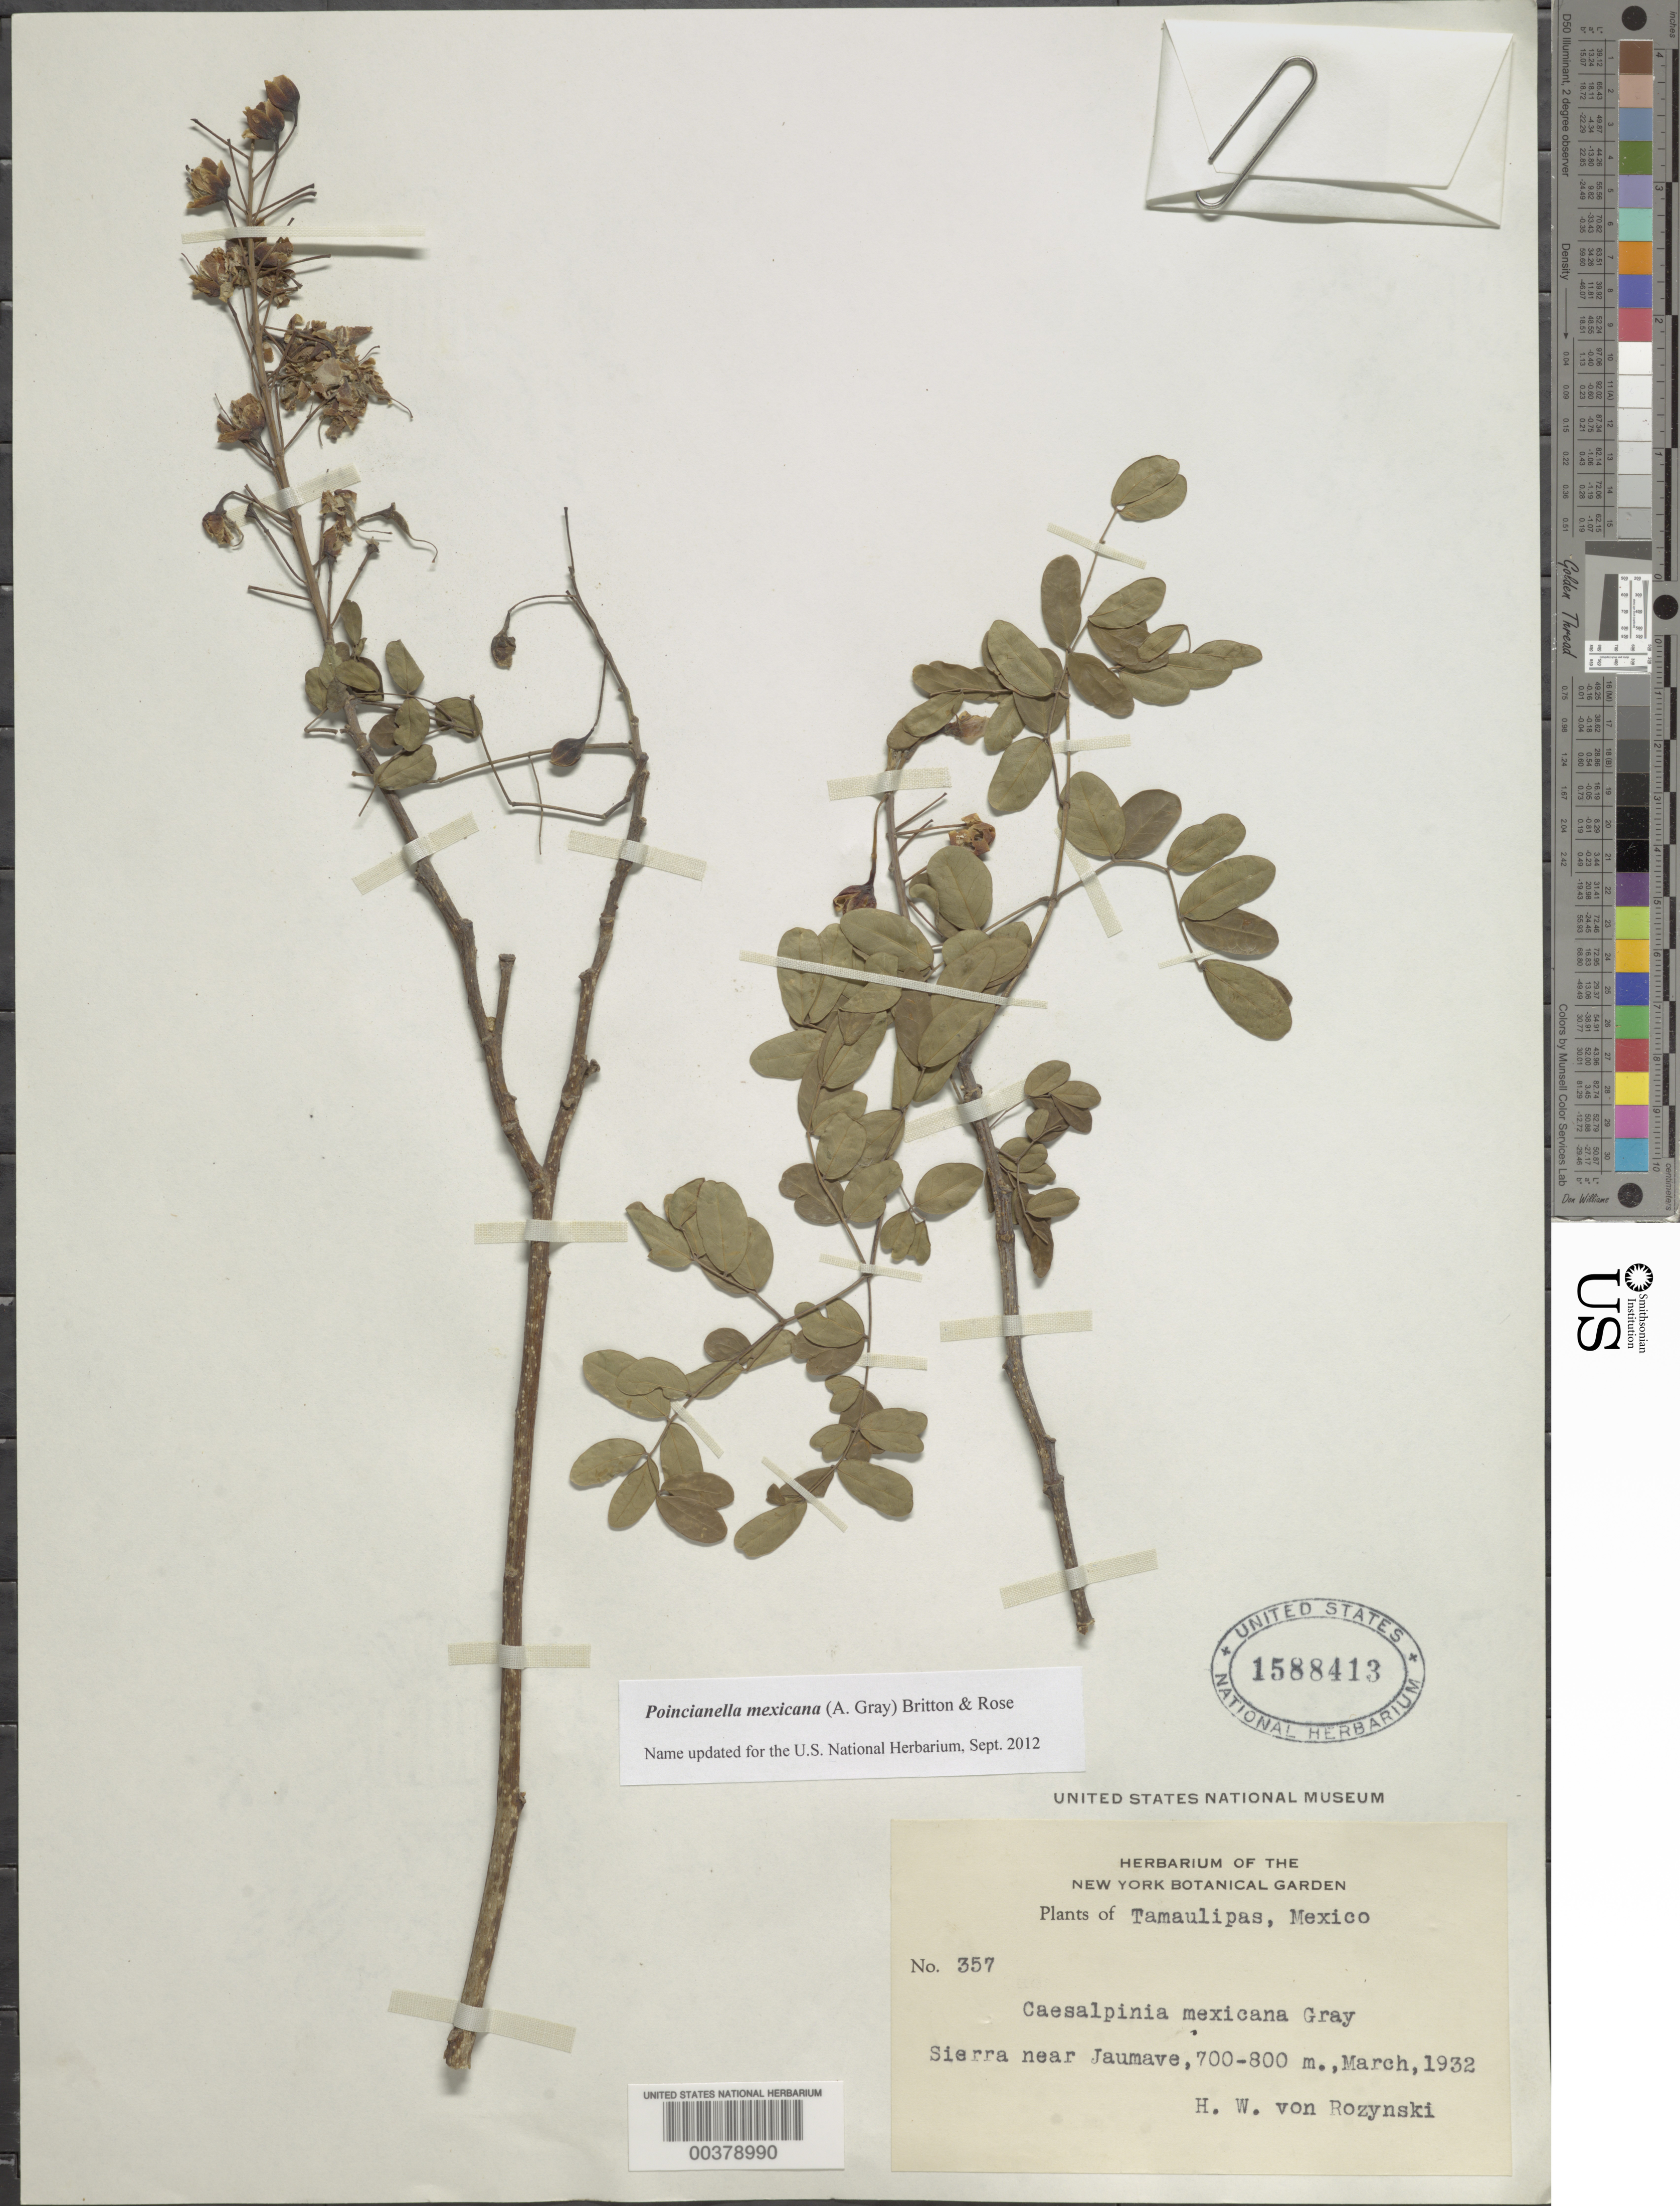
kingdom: Plantae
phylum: Tracheophyta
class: Magnoliopsida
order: Fabales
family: Fabaceae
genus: Erythrostemon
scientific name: Erythrostemon mexicanus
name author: (Rose) Gagnon & G.P. Lewis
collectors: H. von Rozynski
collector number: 357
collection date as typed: Mar 1932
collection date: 1932-03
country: Mexico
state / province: Tamaulipas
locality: Sierra near Jaumave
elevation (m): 700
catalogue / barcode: US 1588413